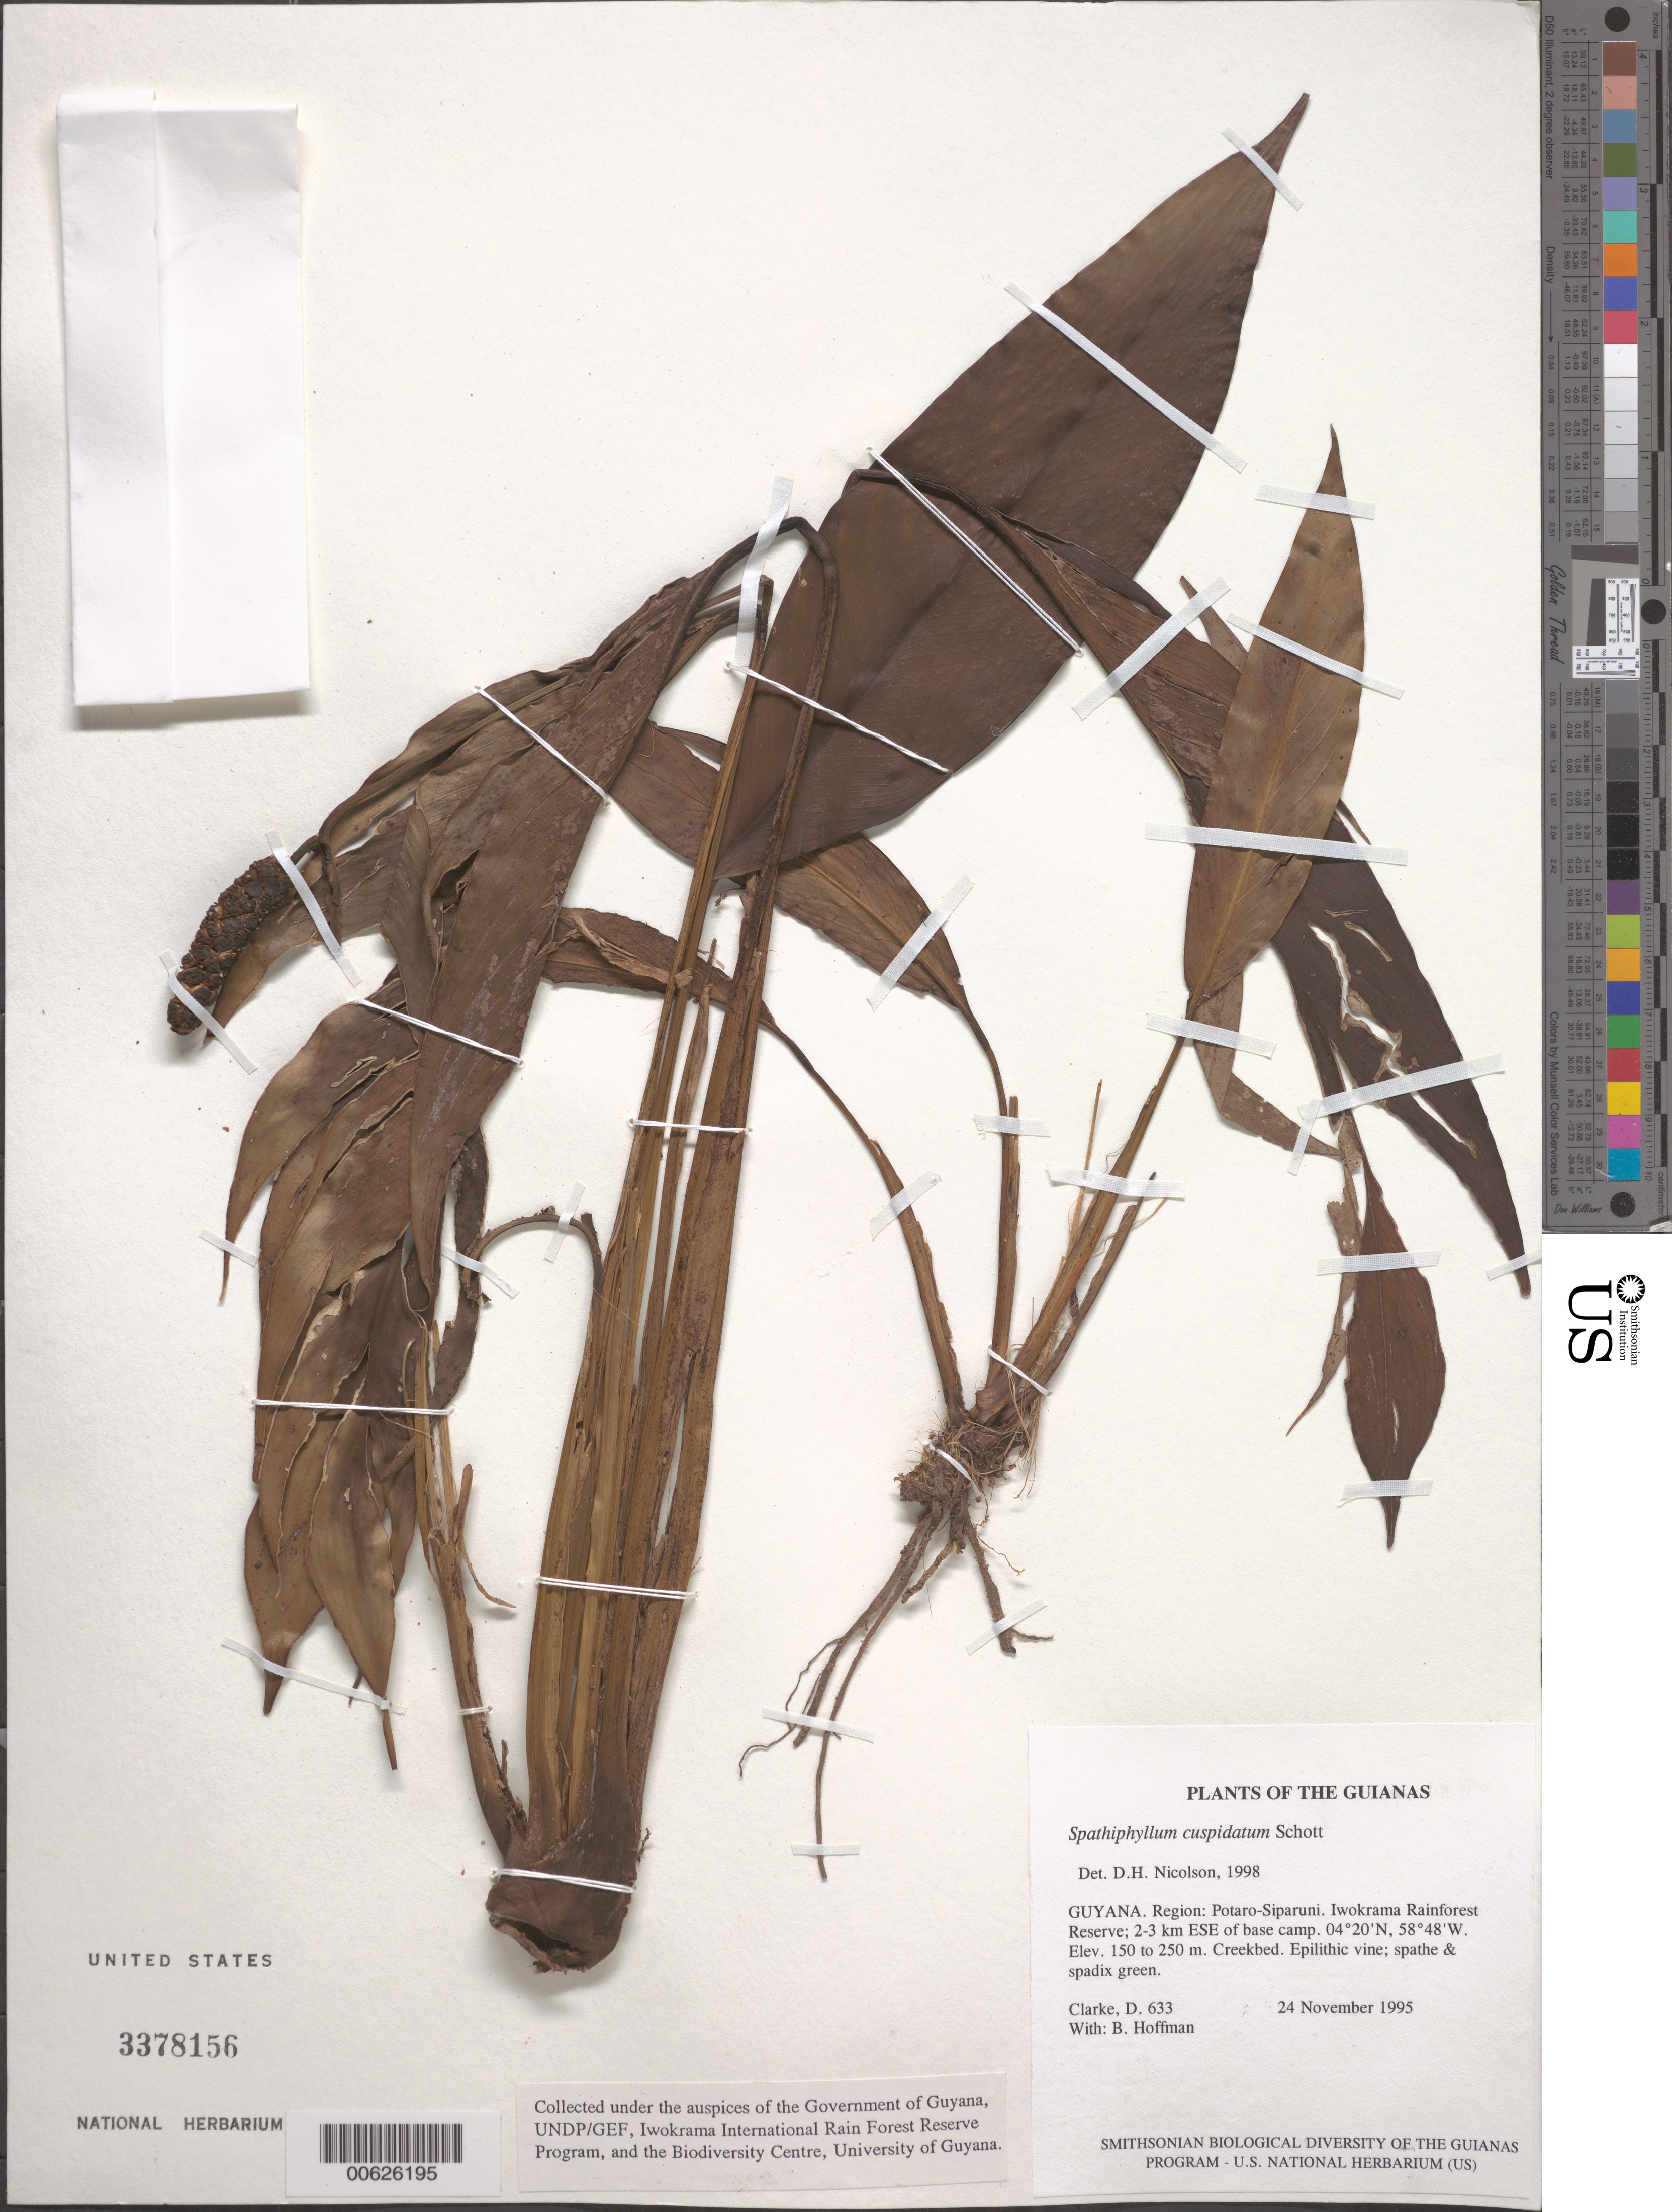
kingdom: Plantae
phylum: Tracheophyta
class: Liliopsida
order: Alismatales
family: Araceae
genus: Spathiphyllum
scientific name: Spathiphyllum cuspidatum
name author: Schott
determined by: Nicolson, Dan H.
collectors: H. D. Clarke & B. Hoffman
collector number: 633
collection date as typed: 24 November 1995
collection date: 1995-11-24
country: Guyana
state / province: Potaro-Siparuni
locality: Iwokrama Rainforest Reserve; 2-3 km ESE of base camp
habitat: Creekbed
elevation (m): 150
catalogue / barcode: US 3378156